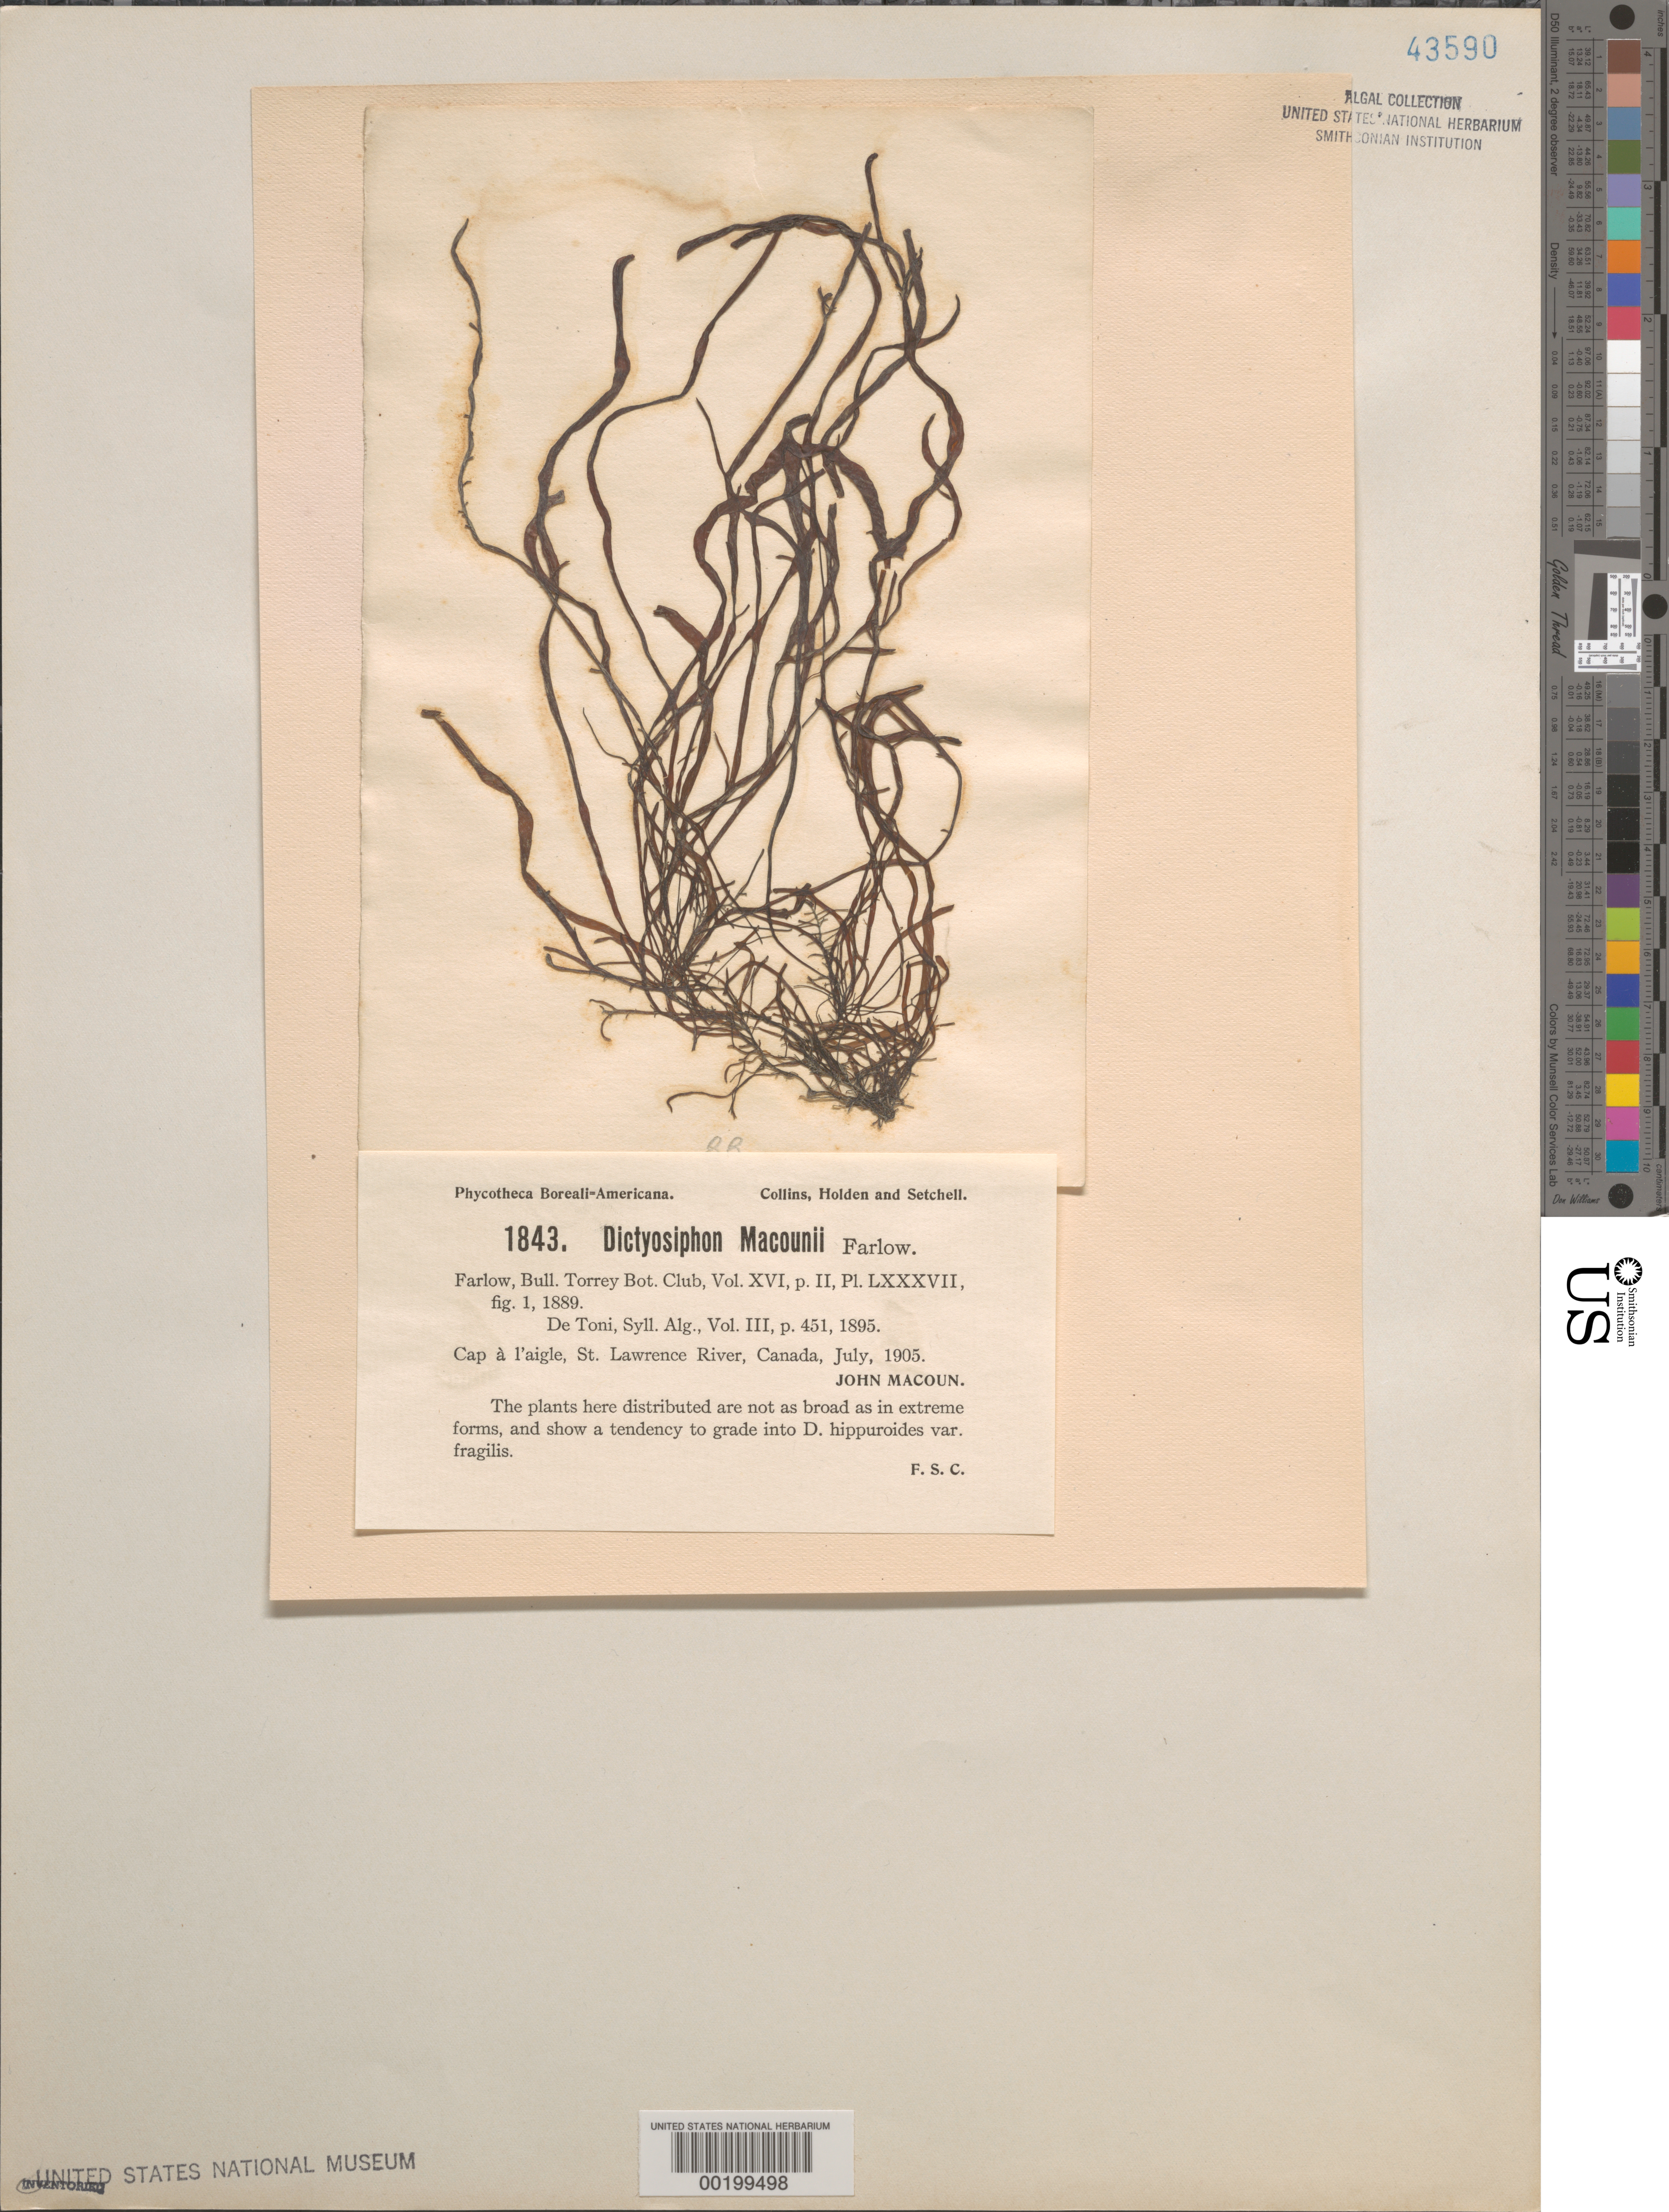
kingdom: Chromista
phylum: Ochrophyta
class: Phaeophyceae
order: Dictyosiphonales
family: Dictyosiphonaceae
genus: Dictyosiphon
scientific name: Dictyosiphon macounii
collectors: J. Macoun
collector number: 88 & PB-A 1843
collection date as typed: Jul 1905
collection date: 1905-07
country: Canada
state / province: Quebec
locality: St. lawrence river, cap a l'aigle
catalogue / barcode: US 43590